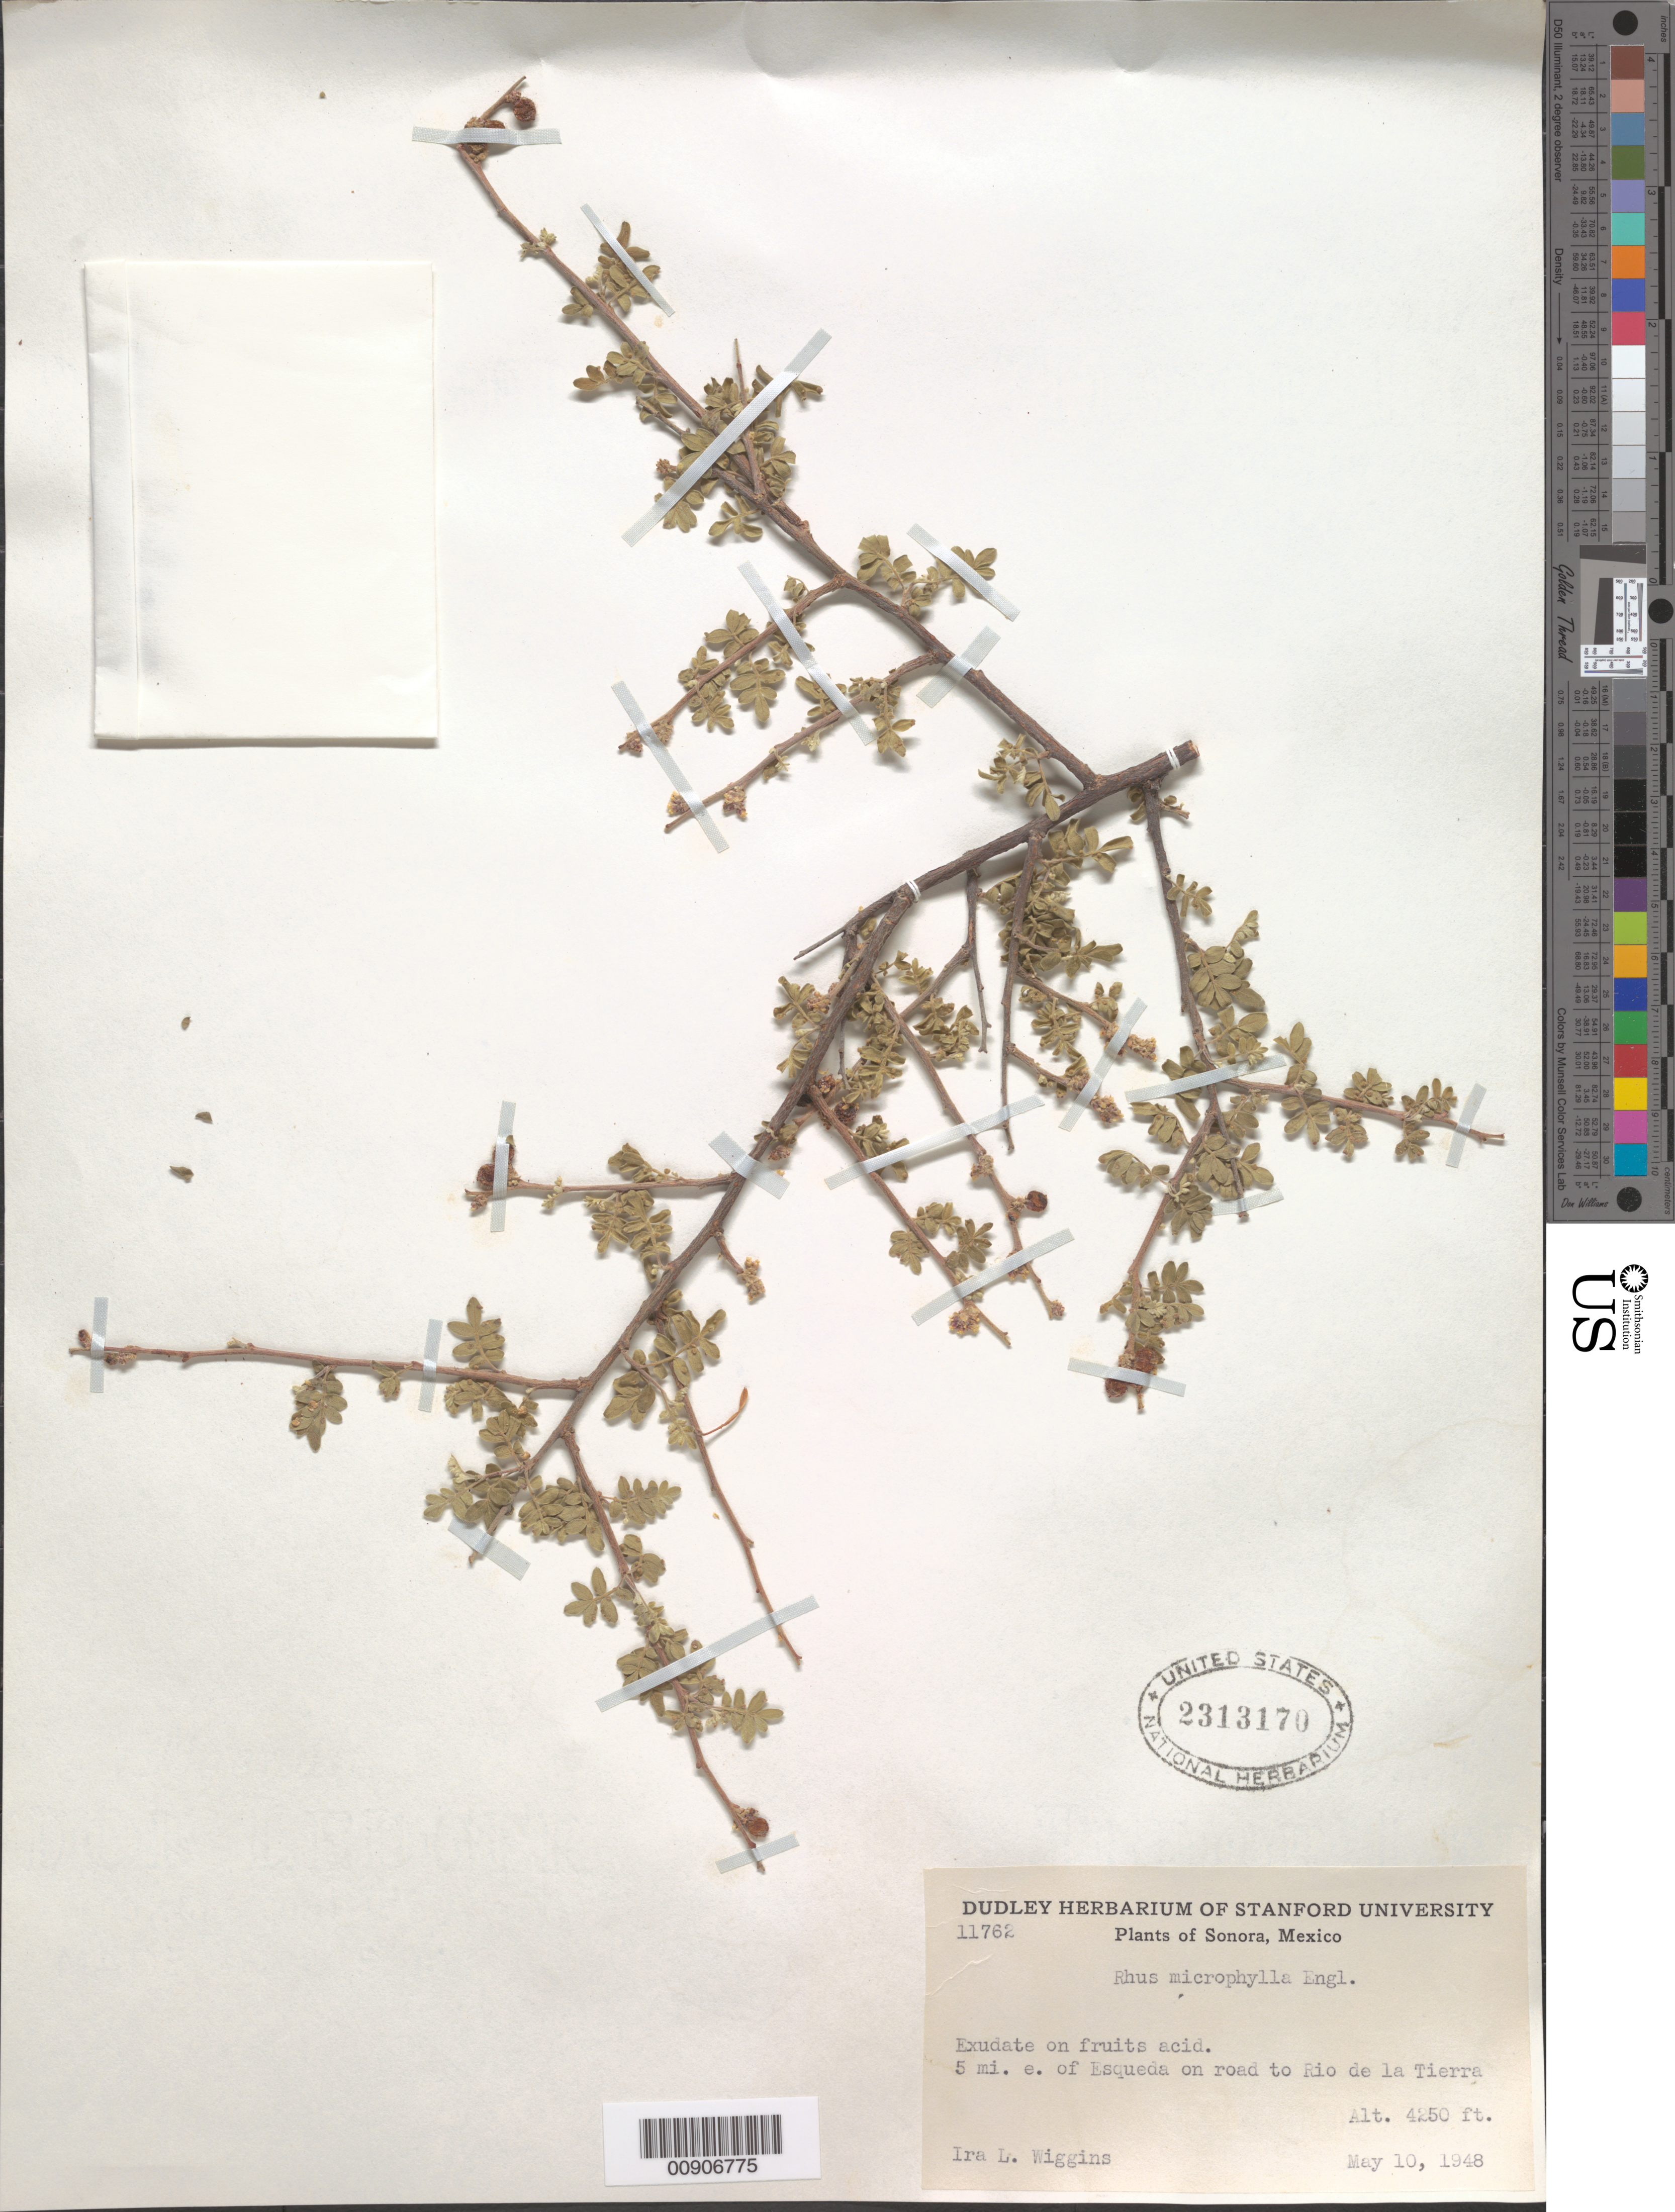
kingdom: Plantae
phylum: Tracheophyta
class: Magnoliopsida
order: Sapindales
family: Anacardiaceae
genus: Rhus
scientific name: Rhus microphylla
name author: Engelm.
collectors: I. L. Wiggins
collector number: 11762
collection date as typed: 10 May 1948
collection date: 1948-05-10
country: Mexico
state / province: Sonora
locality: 5 mi. E of Esqueda on road to Río de la Tierra, Sonora.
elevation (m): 1295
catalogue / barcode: US 2313170